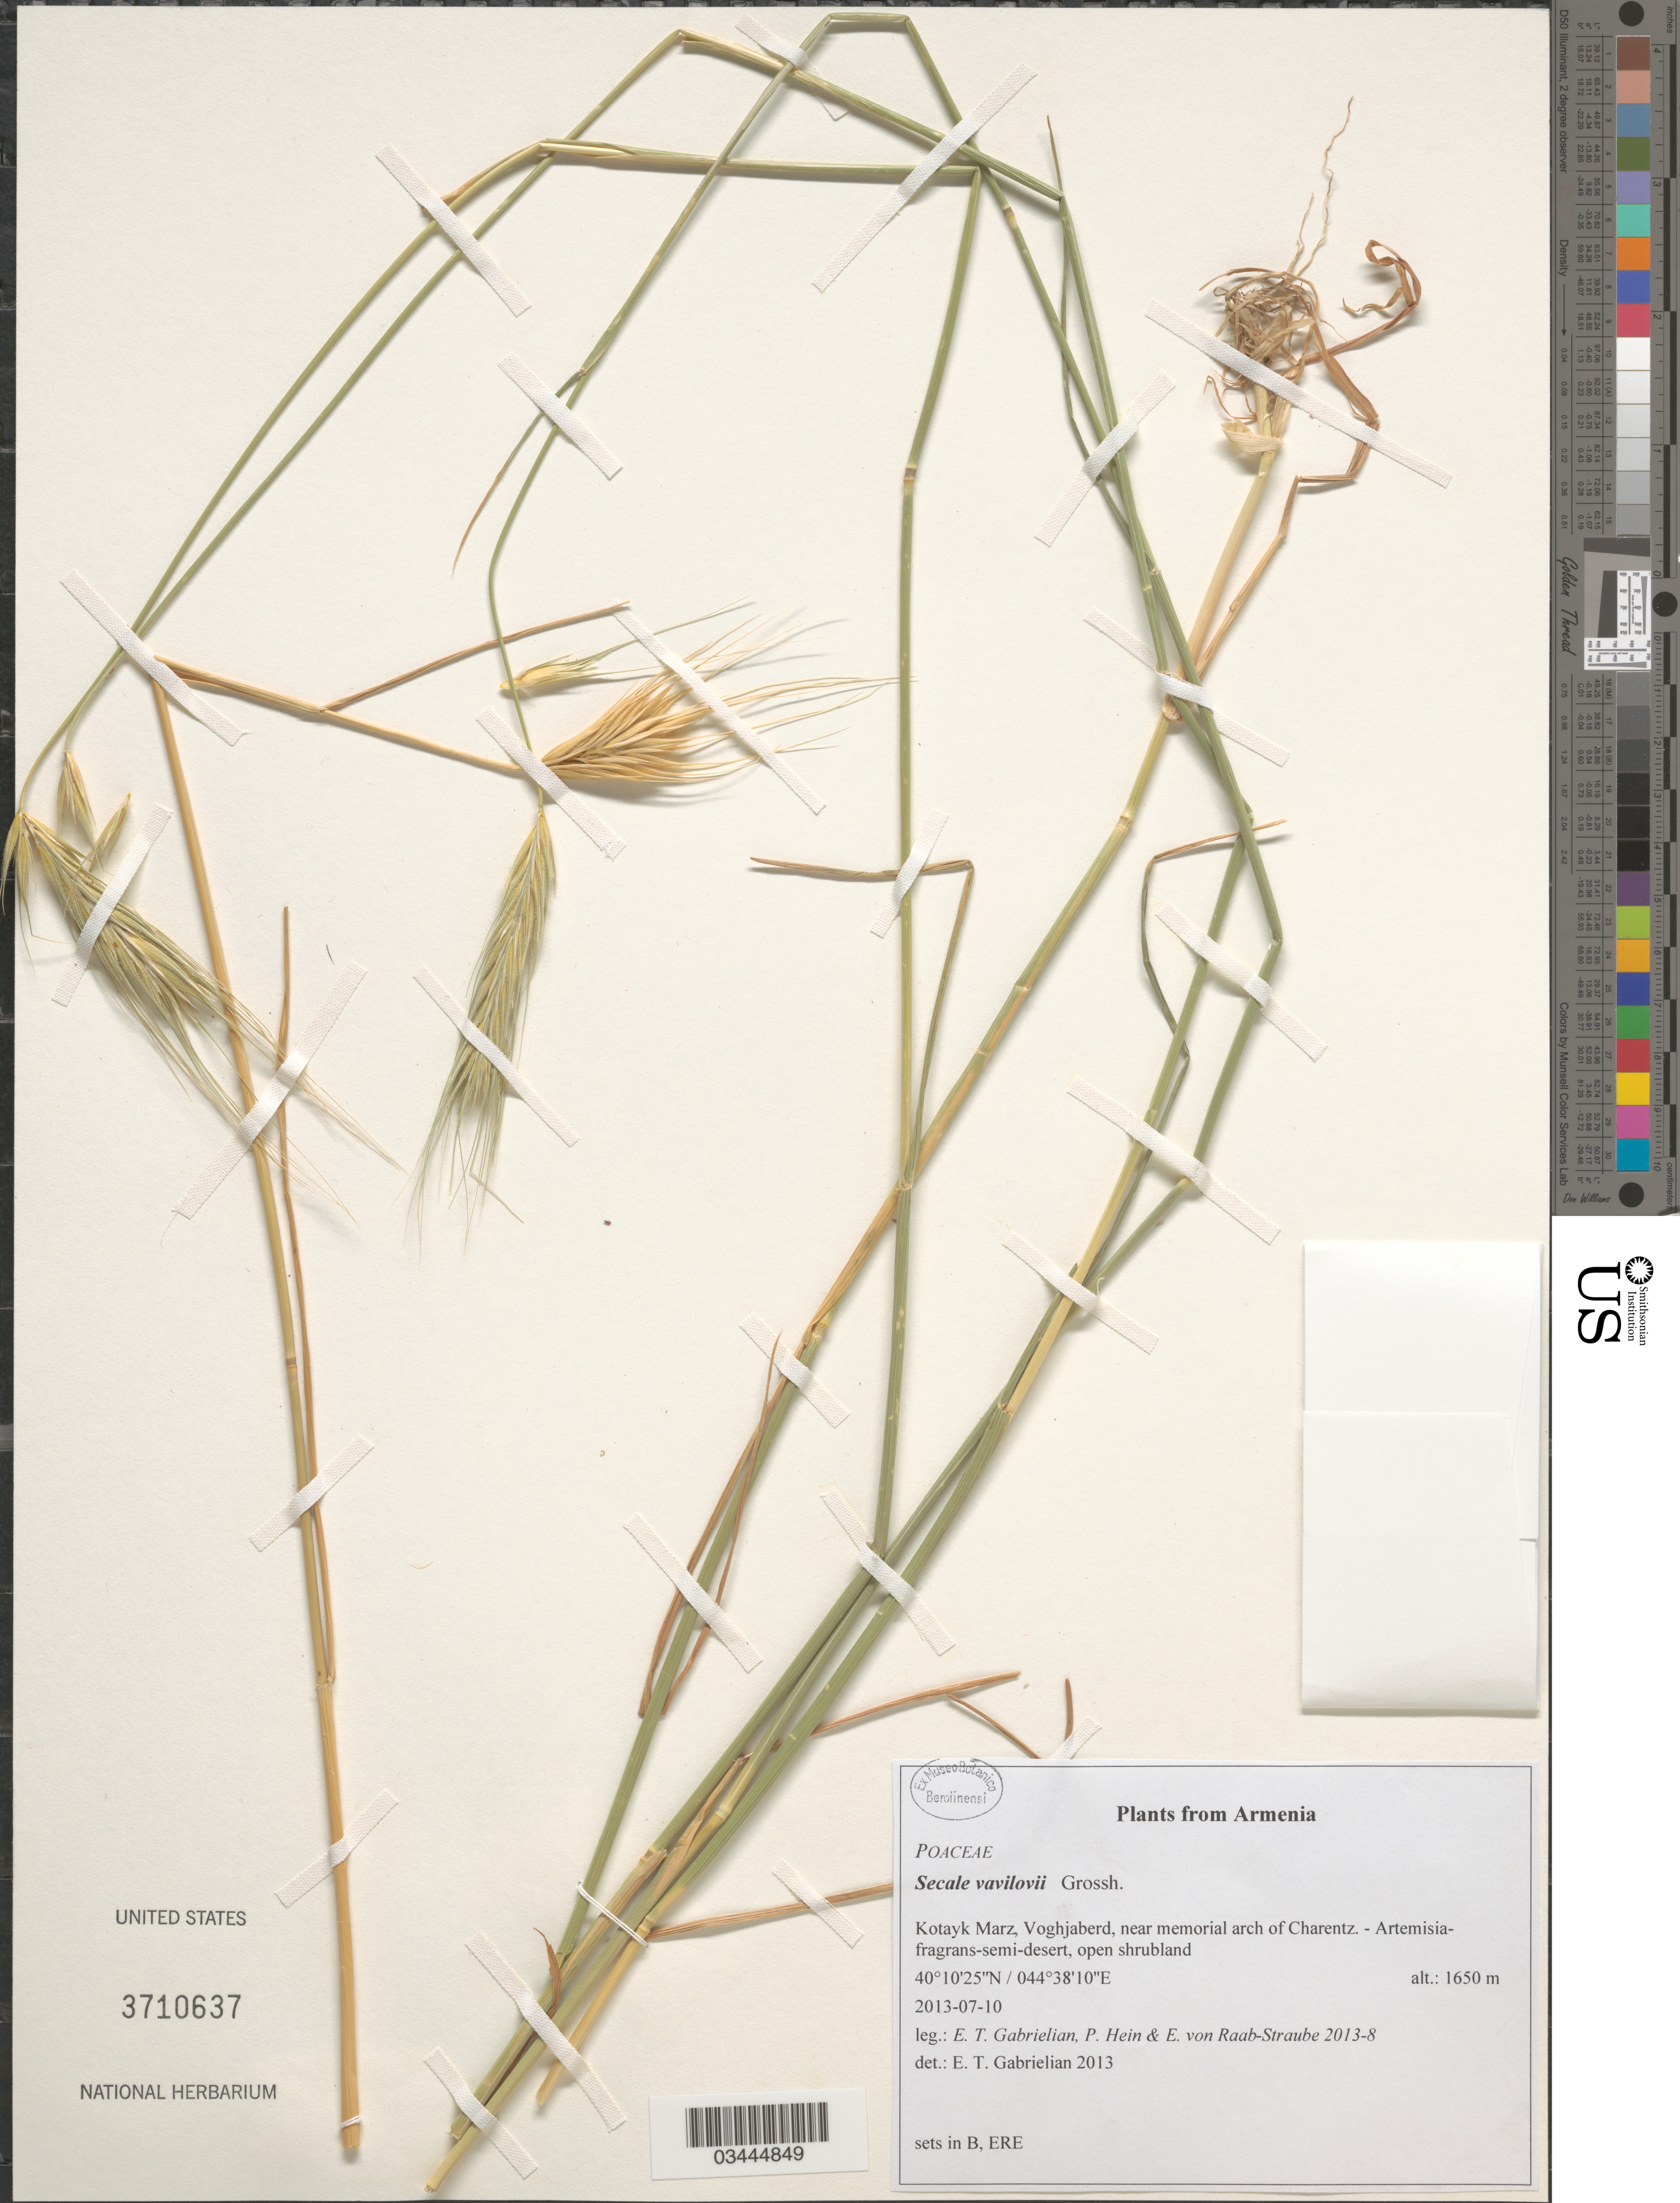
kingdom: Plantae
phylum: Tracheophyta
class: Liliopsida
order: Poales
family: Poaceae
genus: Secale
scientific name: Secale vavilovii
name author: Grossh.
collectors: E. Gabrielian, P. Hein & E. Raab-Straube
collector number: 2013-8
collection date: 2013-07-10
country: Armenia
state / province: Kotayk'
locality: Kotayk Marz, Voghjaberd, near memorial arch of Charentz.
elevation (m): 1650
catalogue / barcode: US 3710637